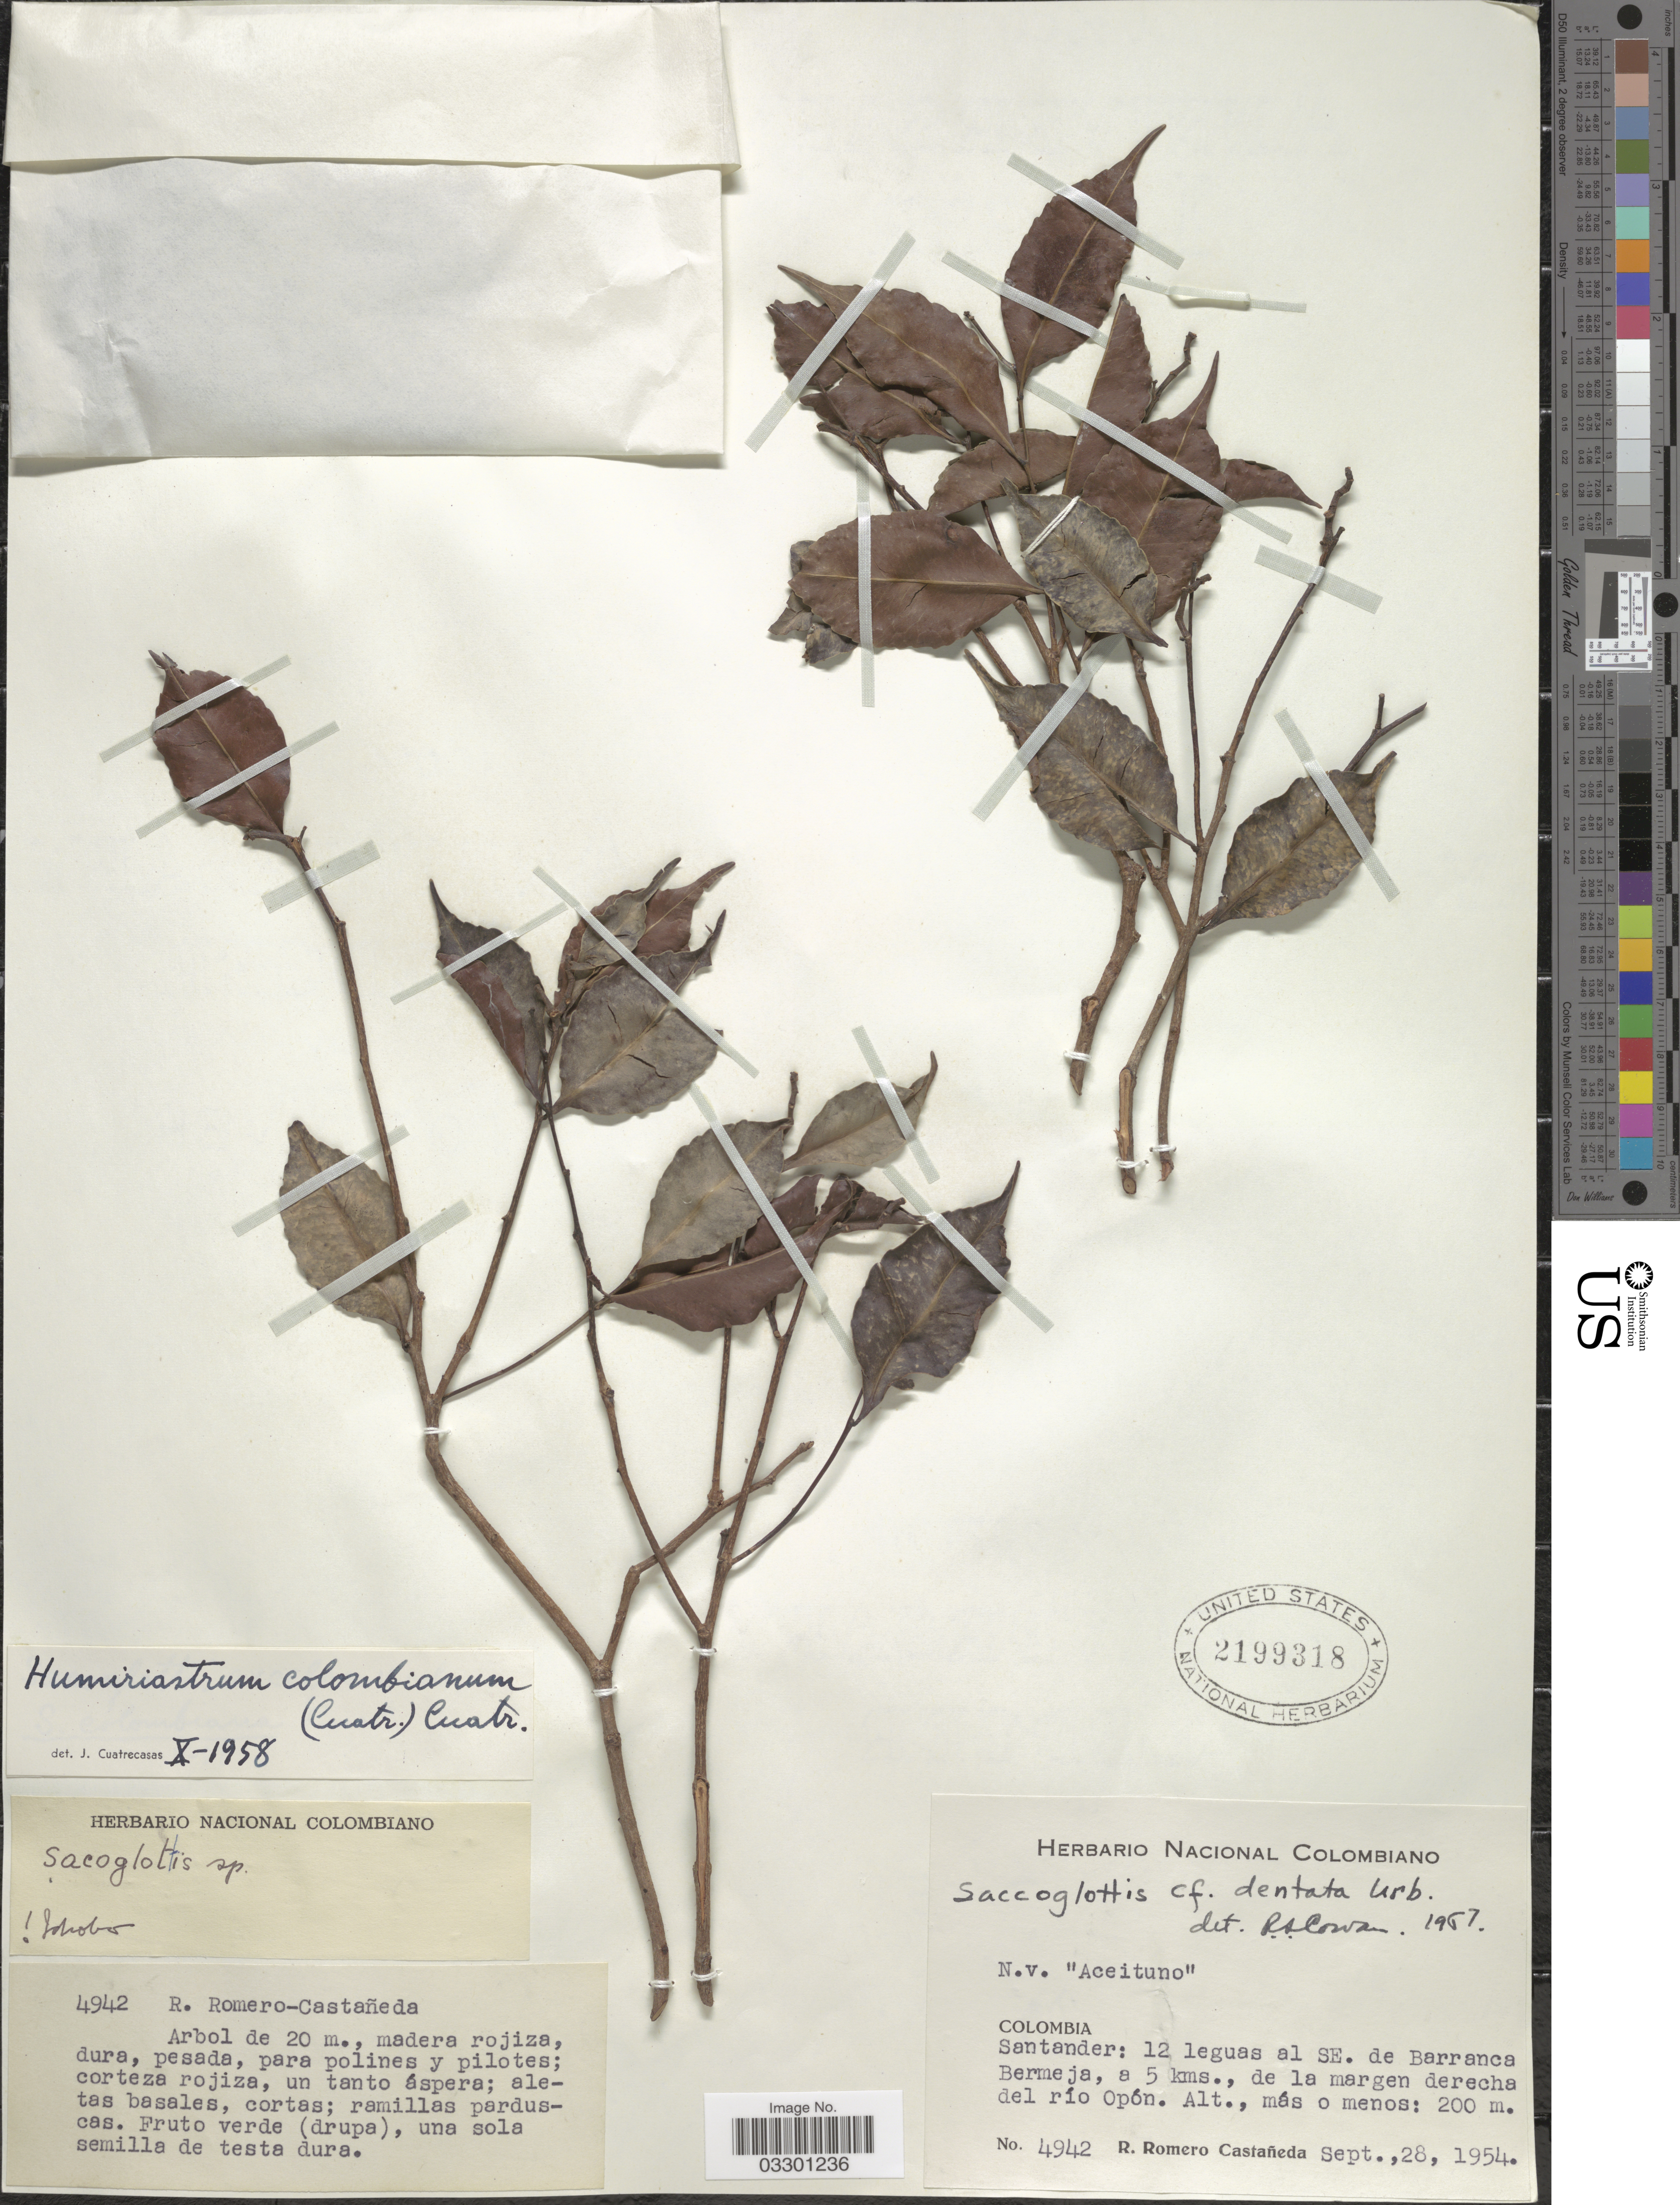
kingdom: Plantae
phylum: Tracheophyta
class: Magnoliopsida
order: Malpighiales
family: Humiriaceae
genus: Humiriastrum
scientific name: Humiriastrum colombianum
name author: (Cuatrec.) Cuatrec.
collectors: R. Romero Castañeda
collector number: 4942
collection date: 1954-09-28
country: Colombia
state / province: Santander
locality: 12 leguas al SE. de Barranca Bermeja, a 5 kms., de la margen derecha del río Opón.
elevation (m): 200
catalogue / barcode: US 2199318